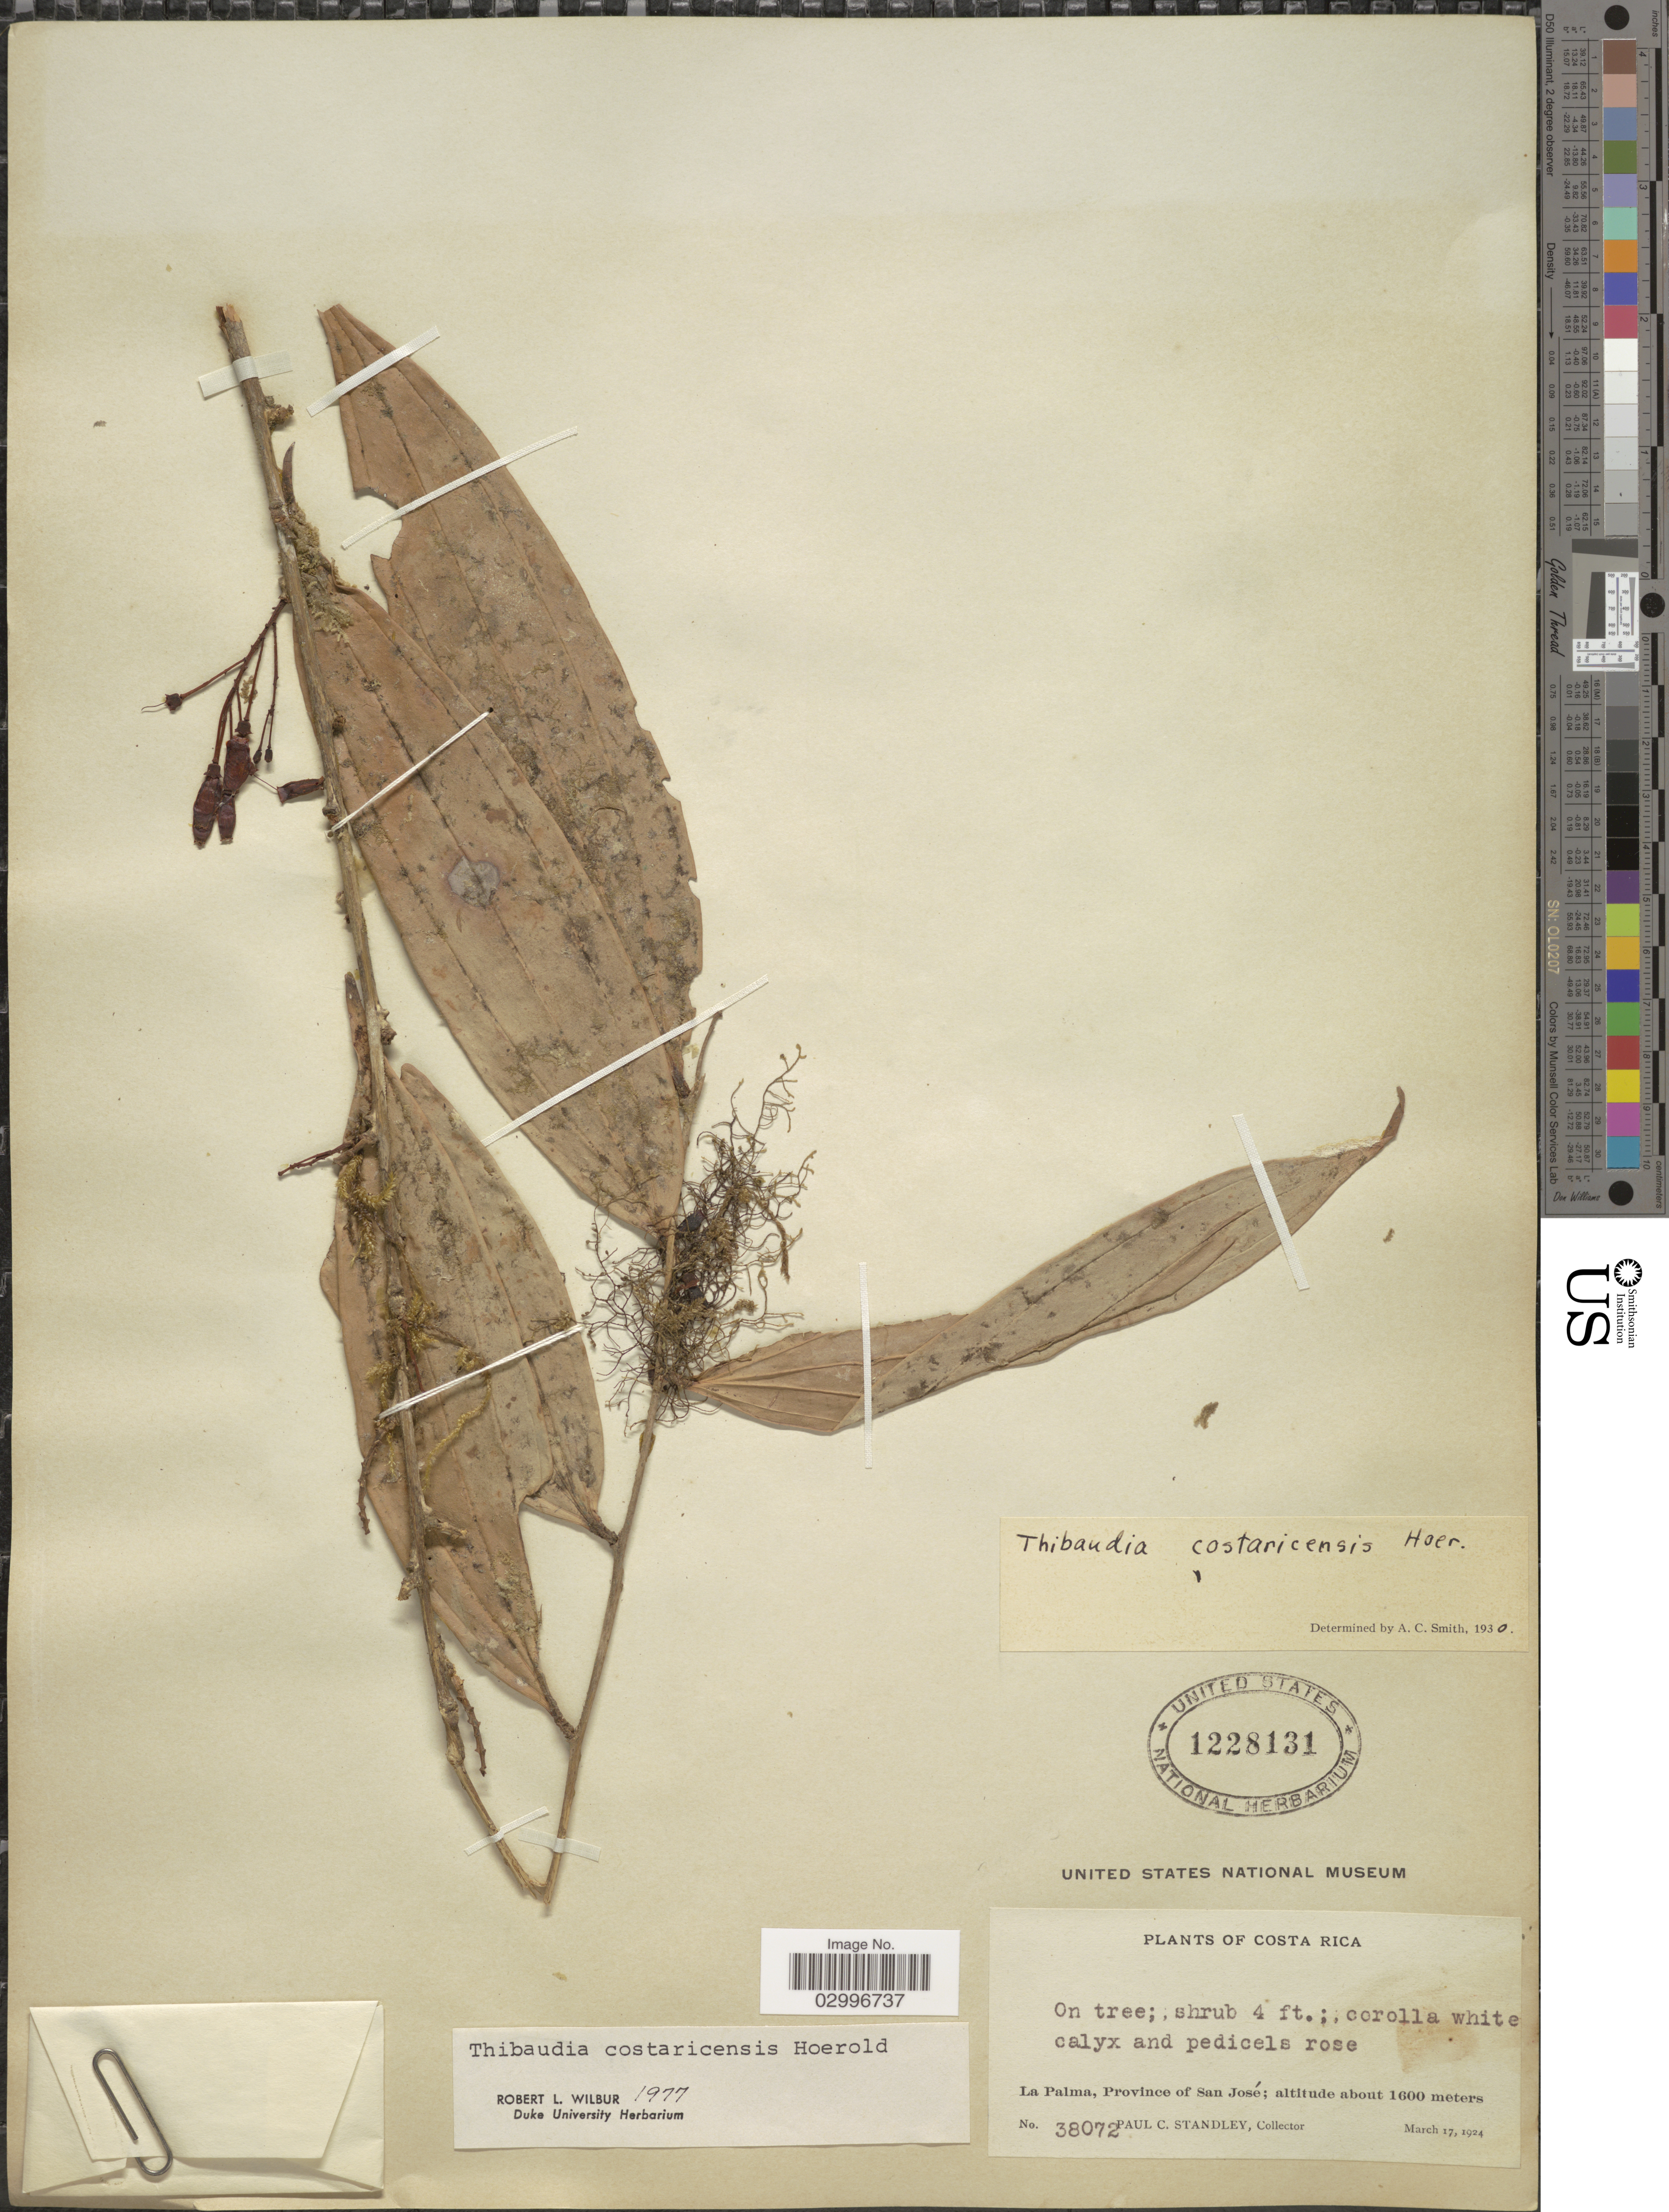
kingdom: Plantae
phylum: Tracheophyta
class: Magnoliopsida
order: Ericales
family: Ericaceae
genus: Thibaudia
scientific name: Thibaudia costaricensis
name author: Hoerold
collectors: P. C. Standley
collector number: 38072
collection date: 1924-03-17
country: Costa Rica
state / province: San José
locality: La Palma.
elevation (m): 1600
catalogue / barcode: US 1228131